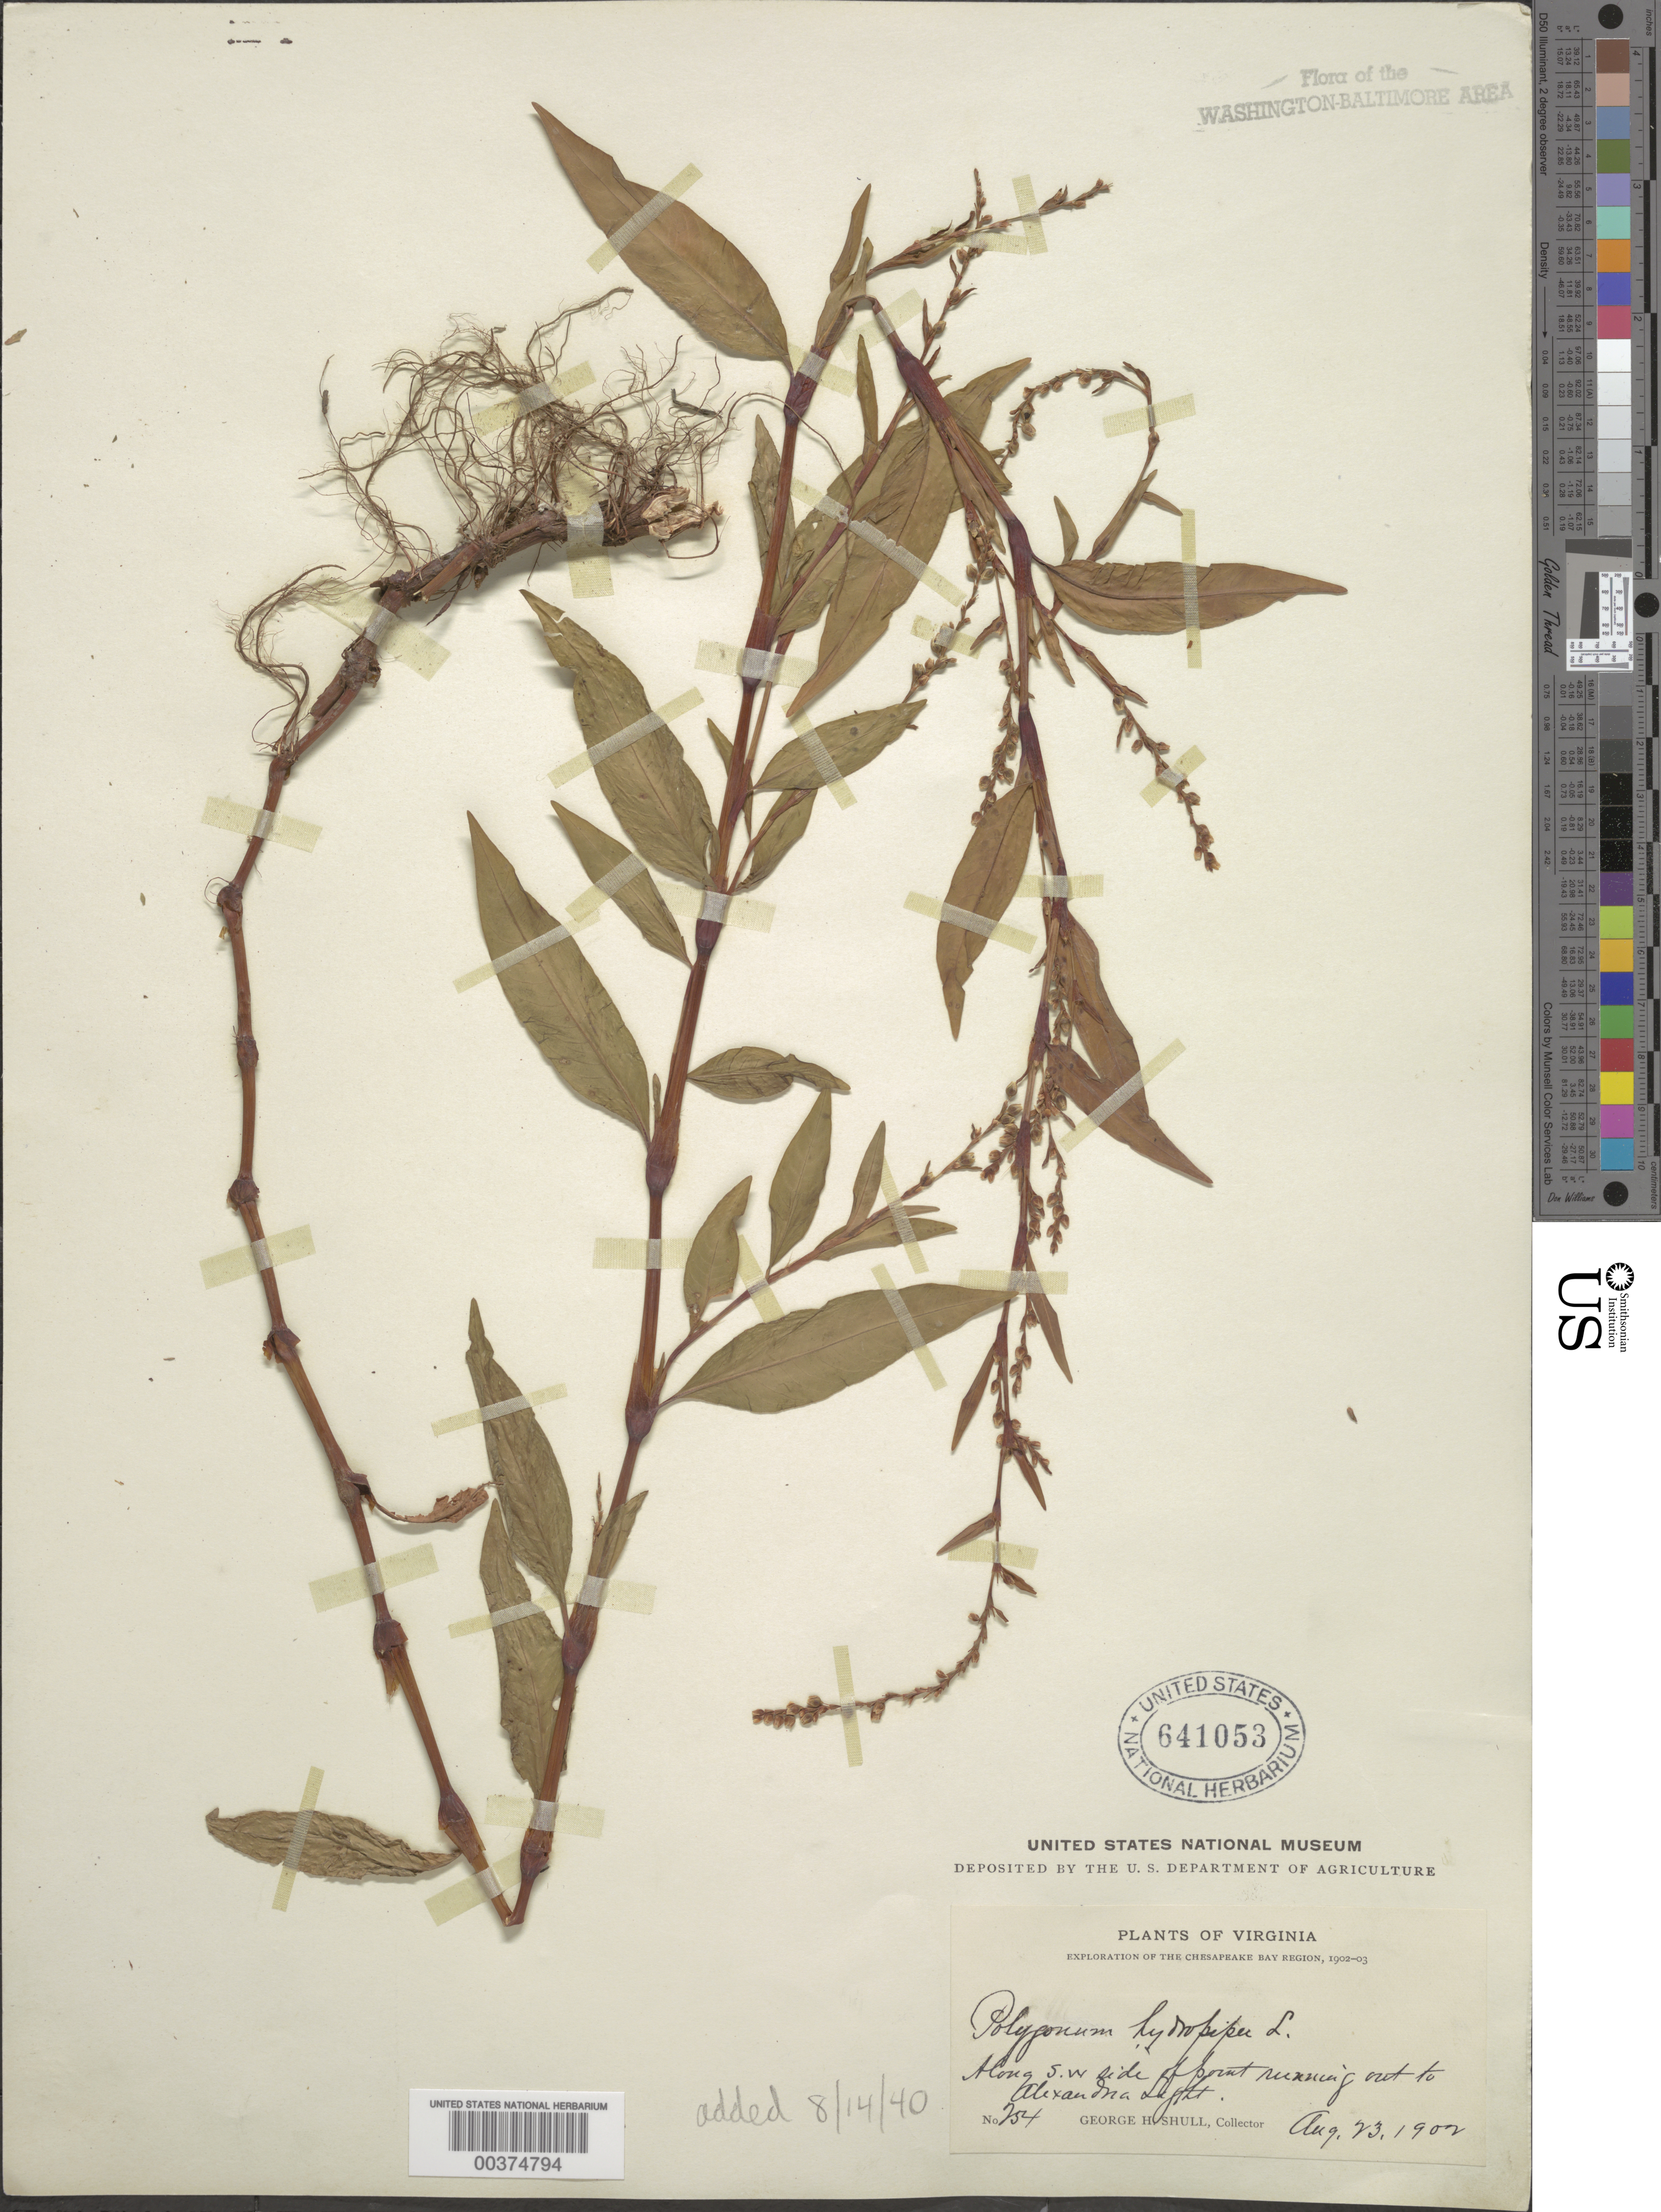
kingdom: Plantae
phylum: Tracheophyta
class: Magnoliopsida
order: Caryophyllales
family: Polygonaceae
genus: Persicaria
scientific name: Persicaria hydropiper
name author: (L.) Delarbre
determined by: Atha, D. E.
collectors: G. H. Shull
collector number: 254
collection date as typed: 23 Aug 1902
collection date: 1902-08-23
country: United States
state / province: Virginia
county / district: City of Alexandria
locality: Alexandria Light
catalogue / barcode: US 641053